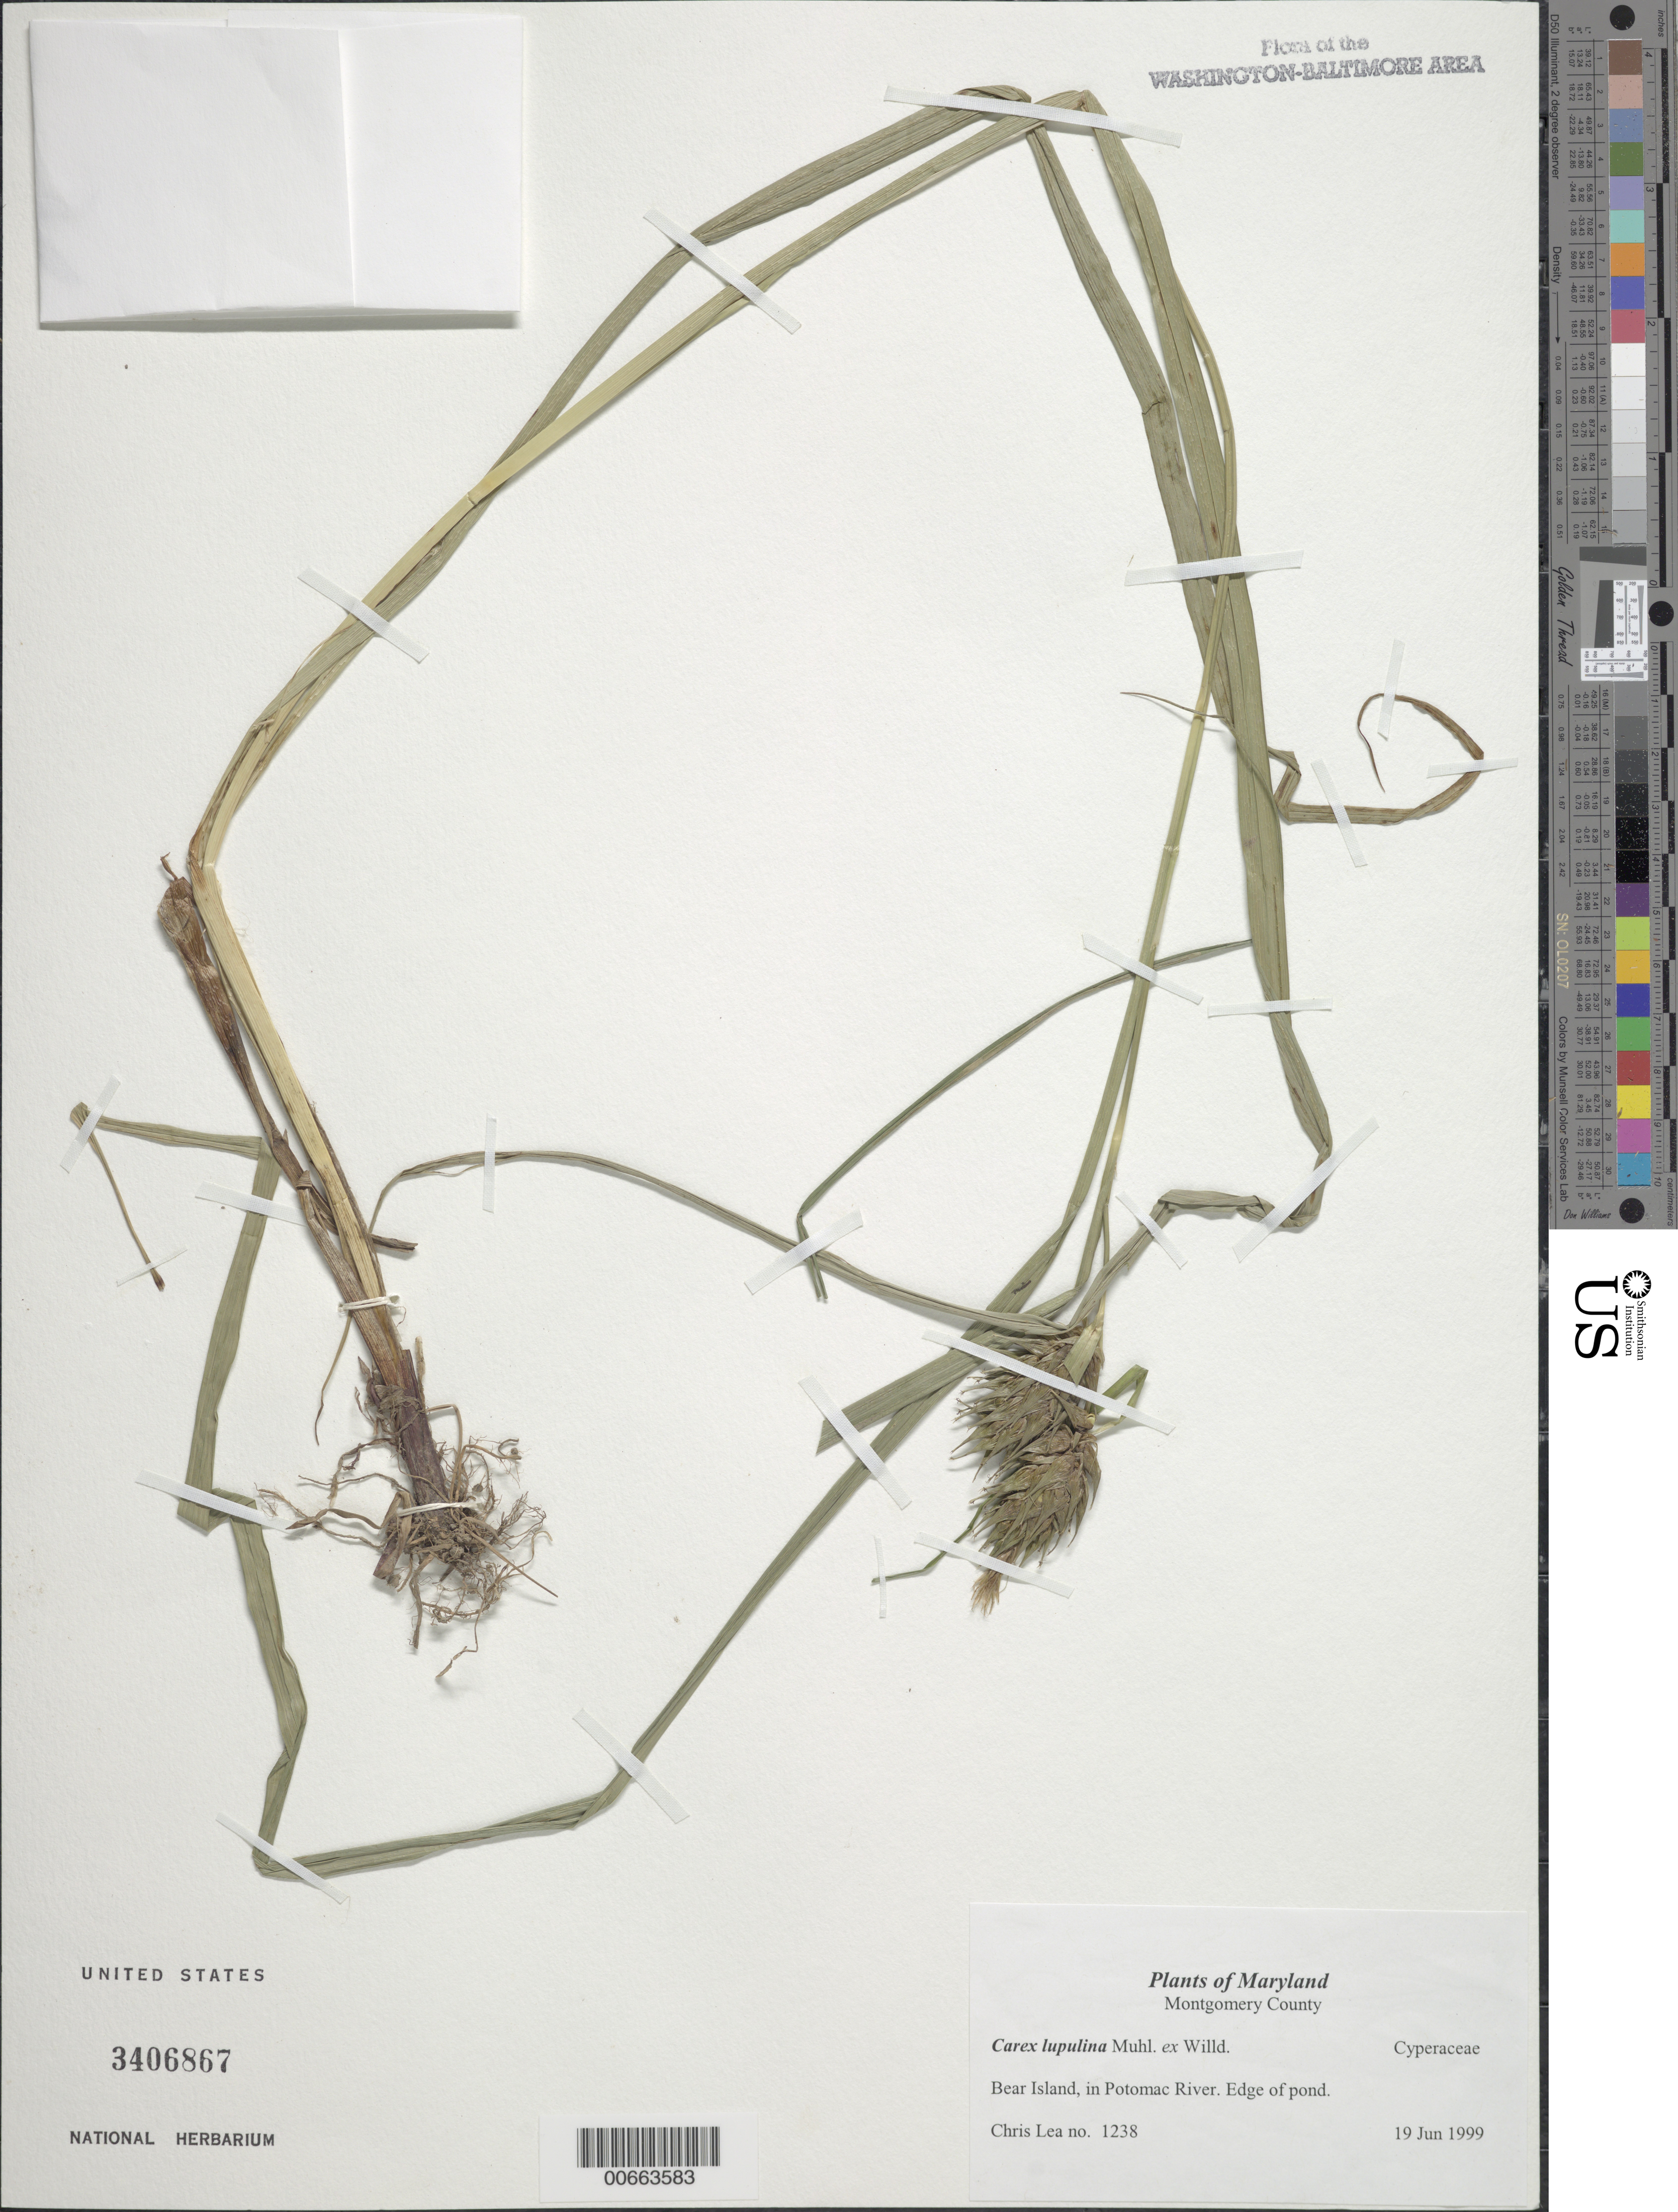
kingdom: Plantae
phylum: Tracheophyta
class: Liliopsida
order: Poales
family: Cyperaceae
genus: Carex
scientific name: Carex lupulina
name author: Muhl. ex Willd.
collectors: C. Lea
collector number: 1238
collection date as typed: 19 Jul 1999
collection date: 1999-07-19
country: United States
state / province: Maryland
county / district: Montgomery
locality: Bear Island, in Potomac River.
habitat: Edge of pond.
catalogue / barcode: US 3406867